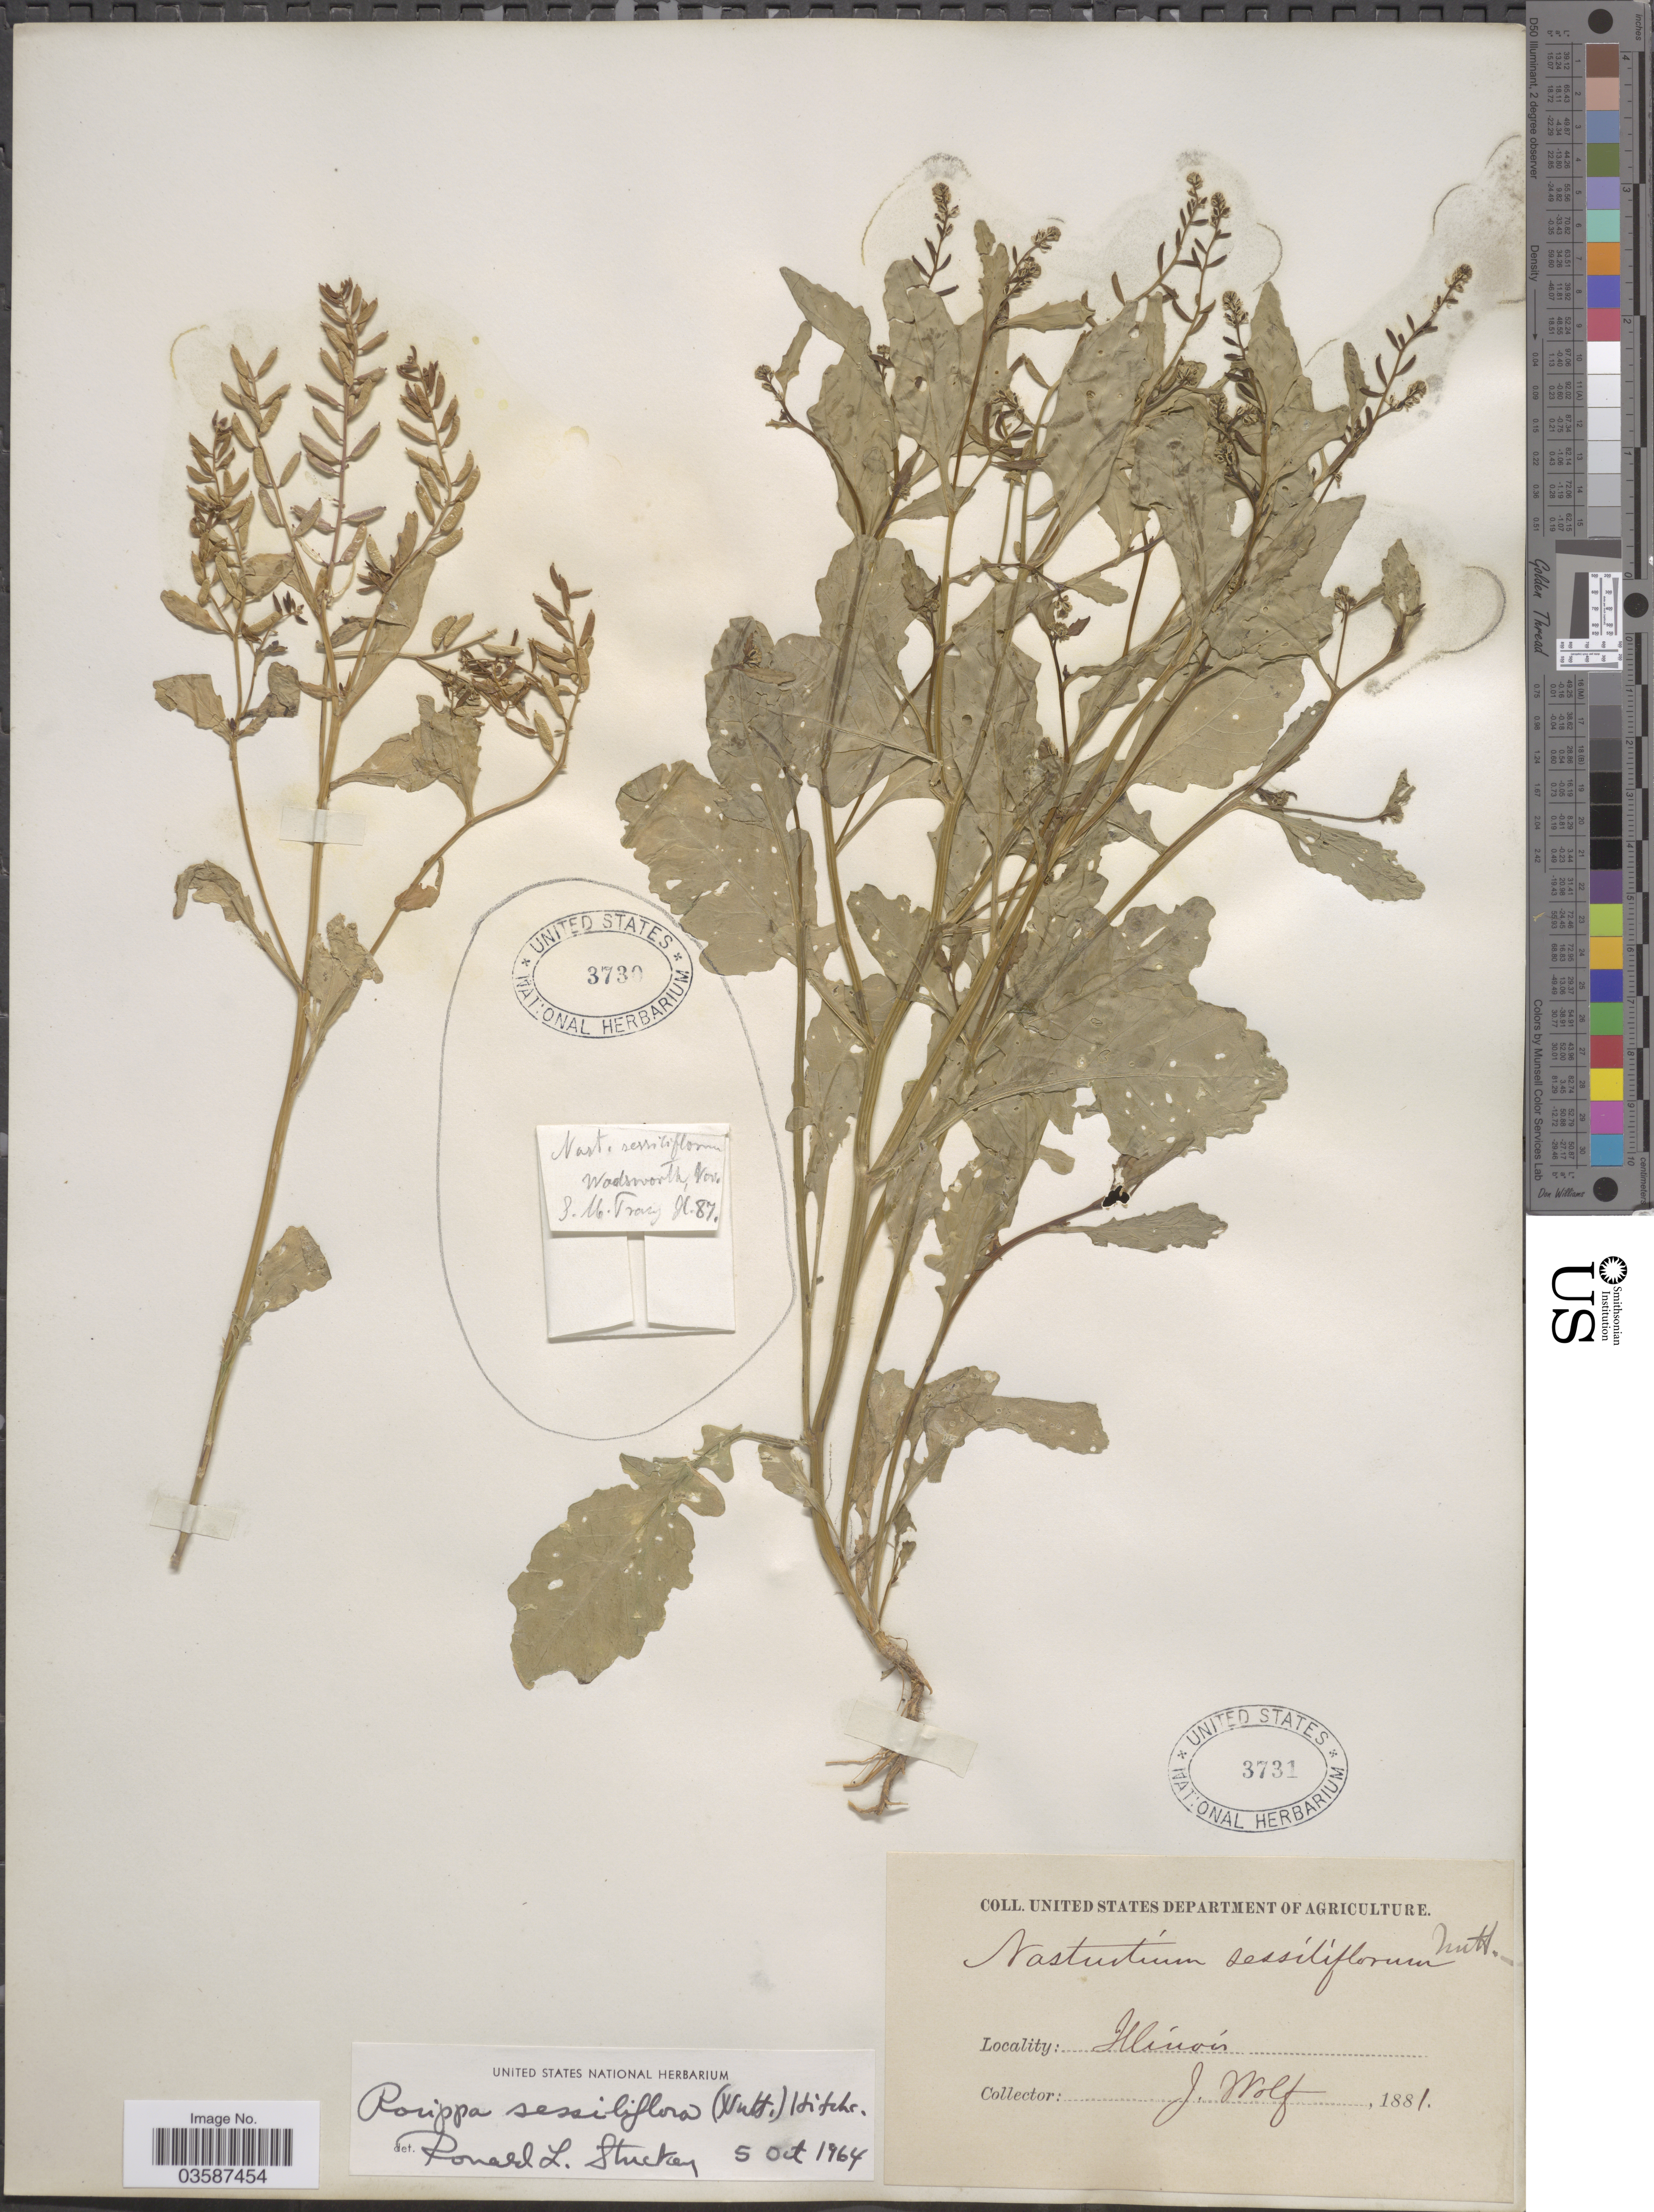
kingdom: Plantae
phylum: Tracheophyta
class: Magnoliopsida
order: Brassicales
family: Brassicaceae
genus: Rorippa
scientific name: Rorippa sessiliflora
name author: (Nutt.) Hitchc.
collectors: J. Wolf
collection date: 1881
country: United States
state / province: Illinois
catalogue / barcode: US 3731-2